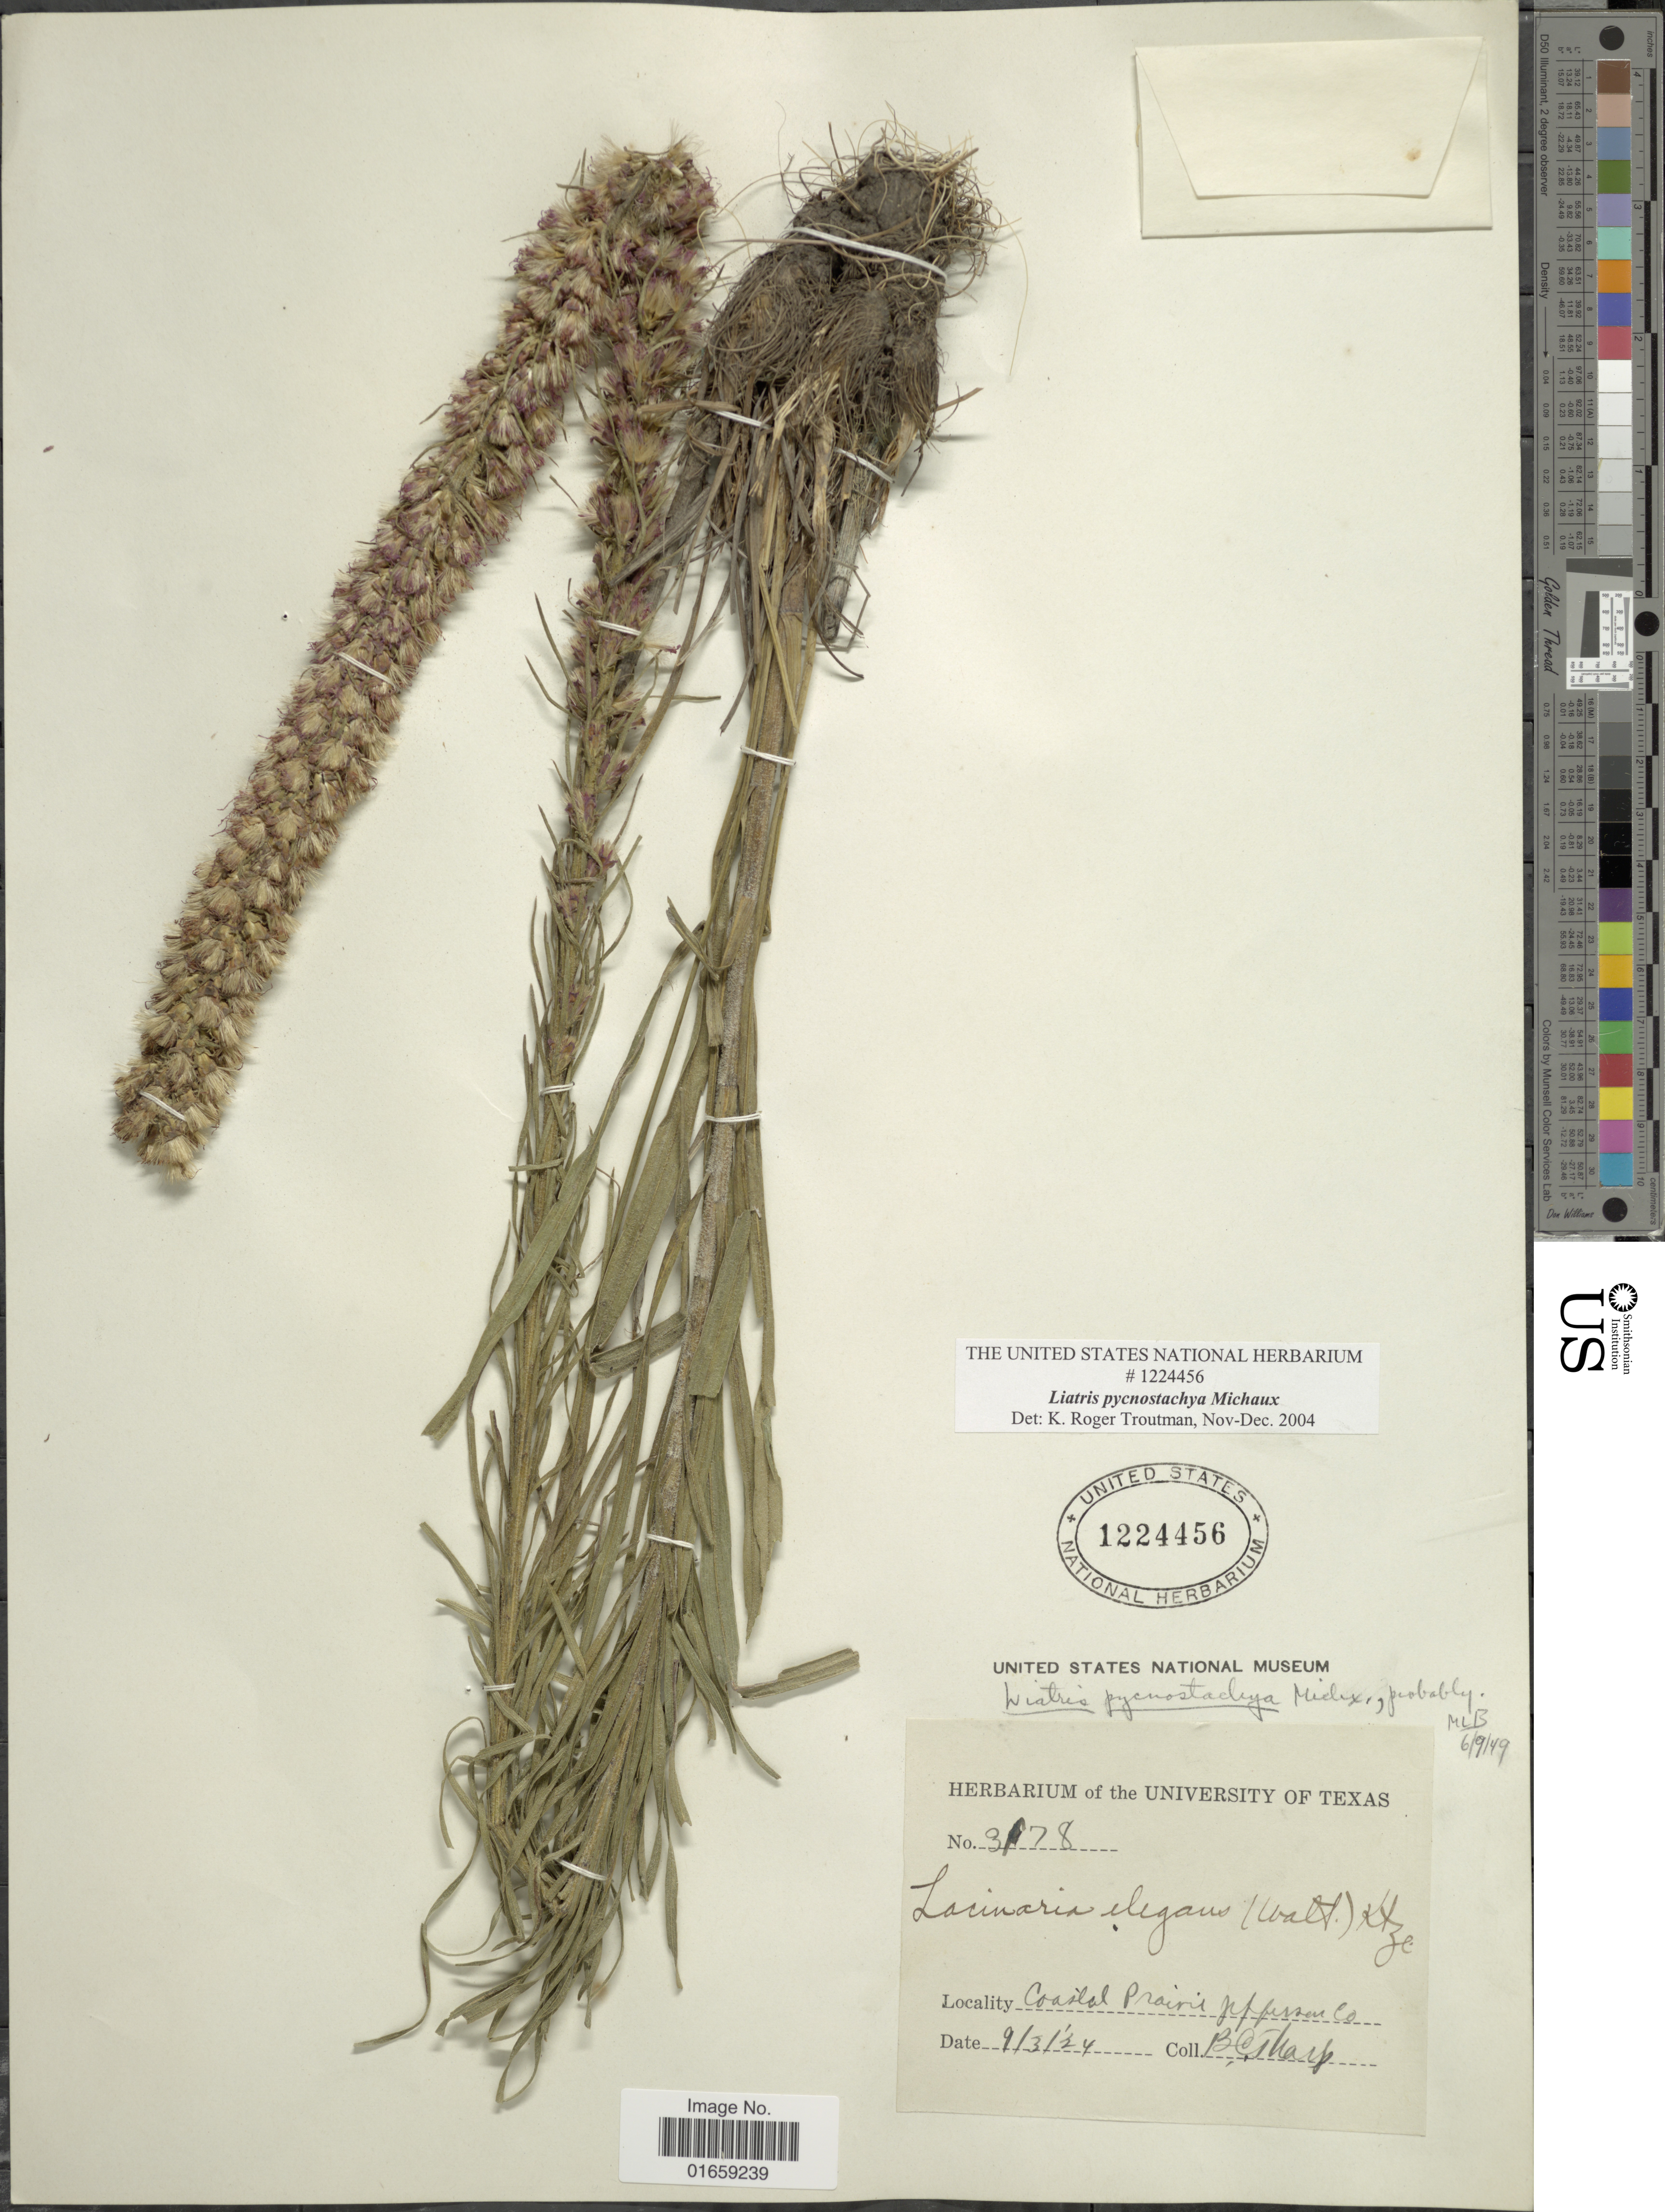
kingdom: Plantae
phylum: Tracheophyta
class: Magnoliopsida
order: Asterales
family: Asteraceae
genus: Liatris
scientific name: Liatris pycnostachya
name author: Michx.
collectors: B. Sharp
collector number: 3178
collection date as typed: Transcribed d/m/y: 3/9/24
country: United States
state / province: Texas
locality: Coastal Prairie, Jefferson Co.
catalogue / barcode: US 1224456